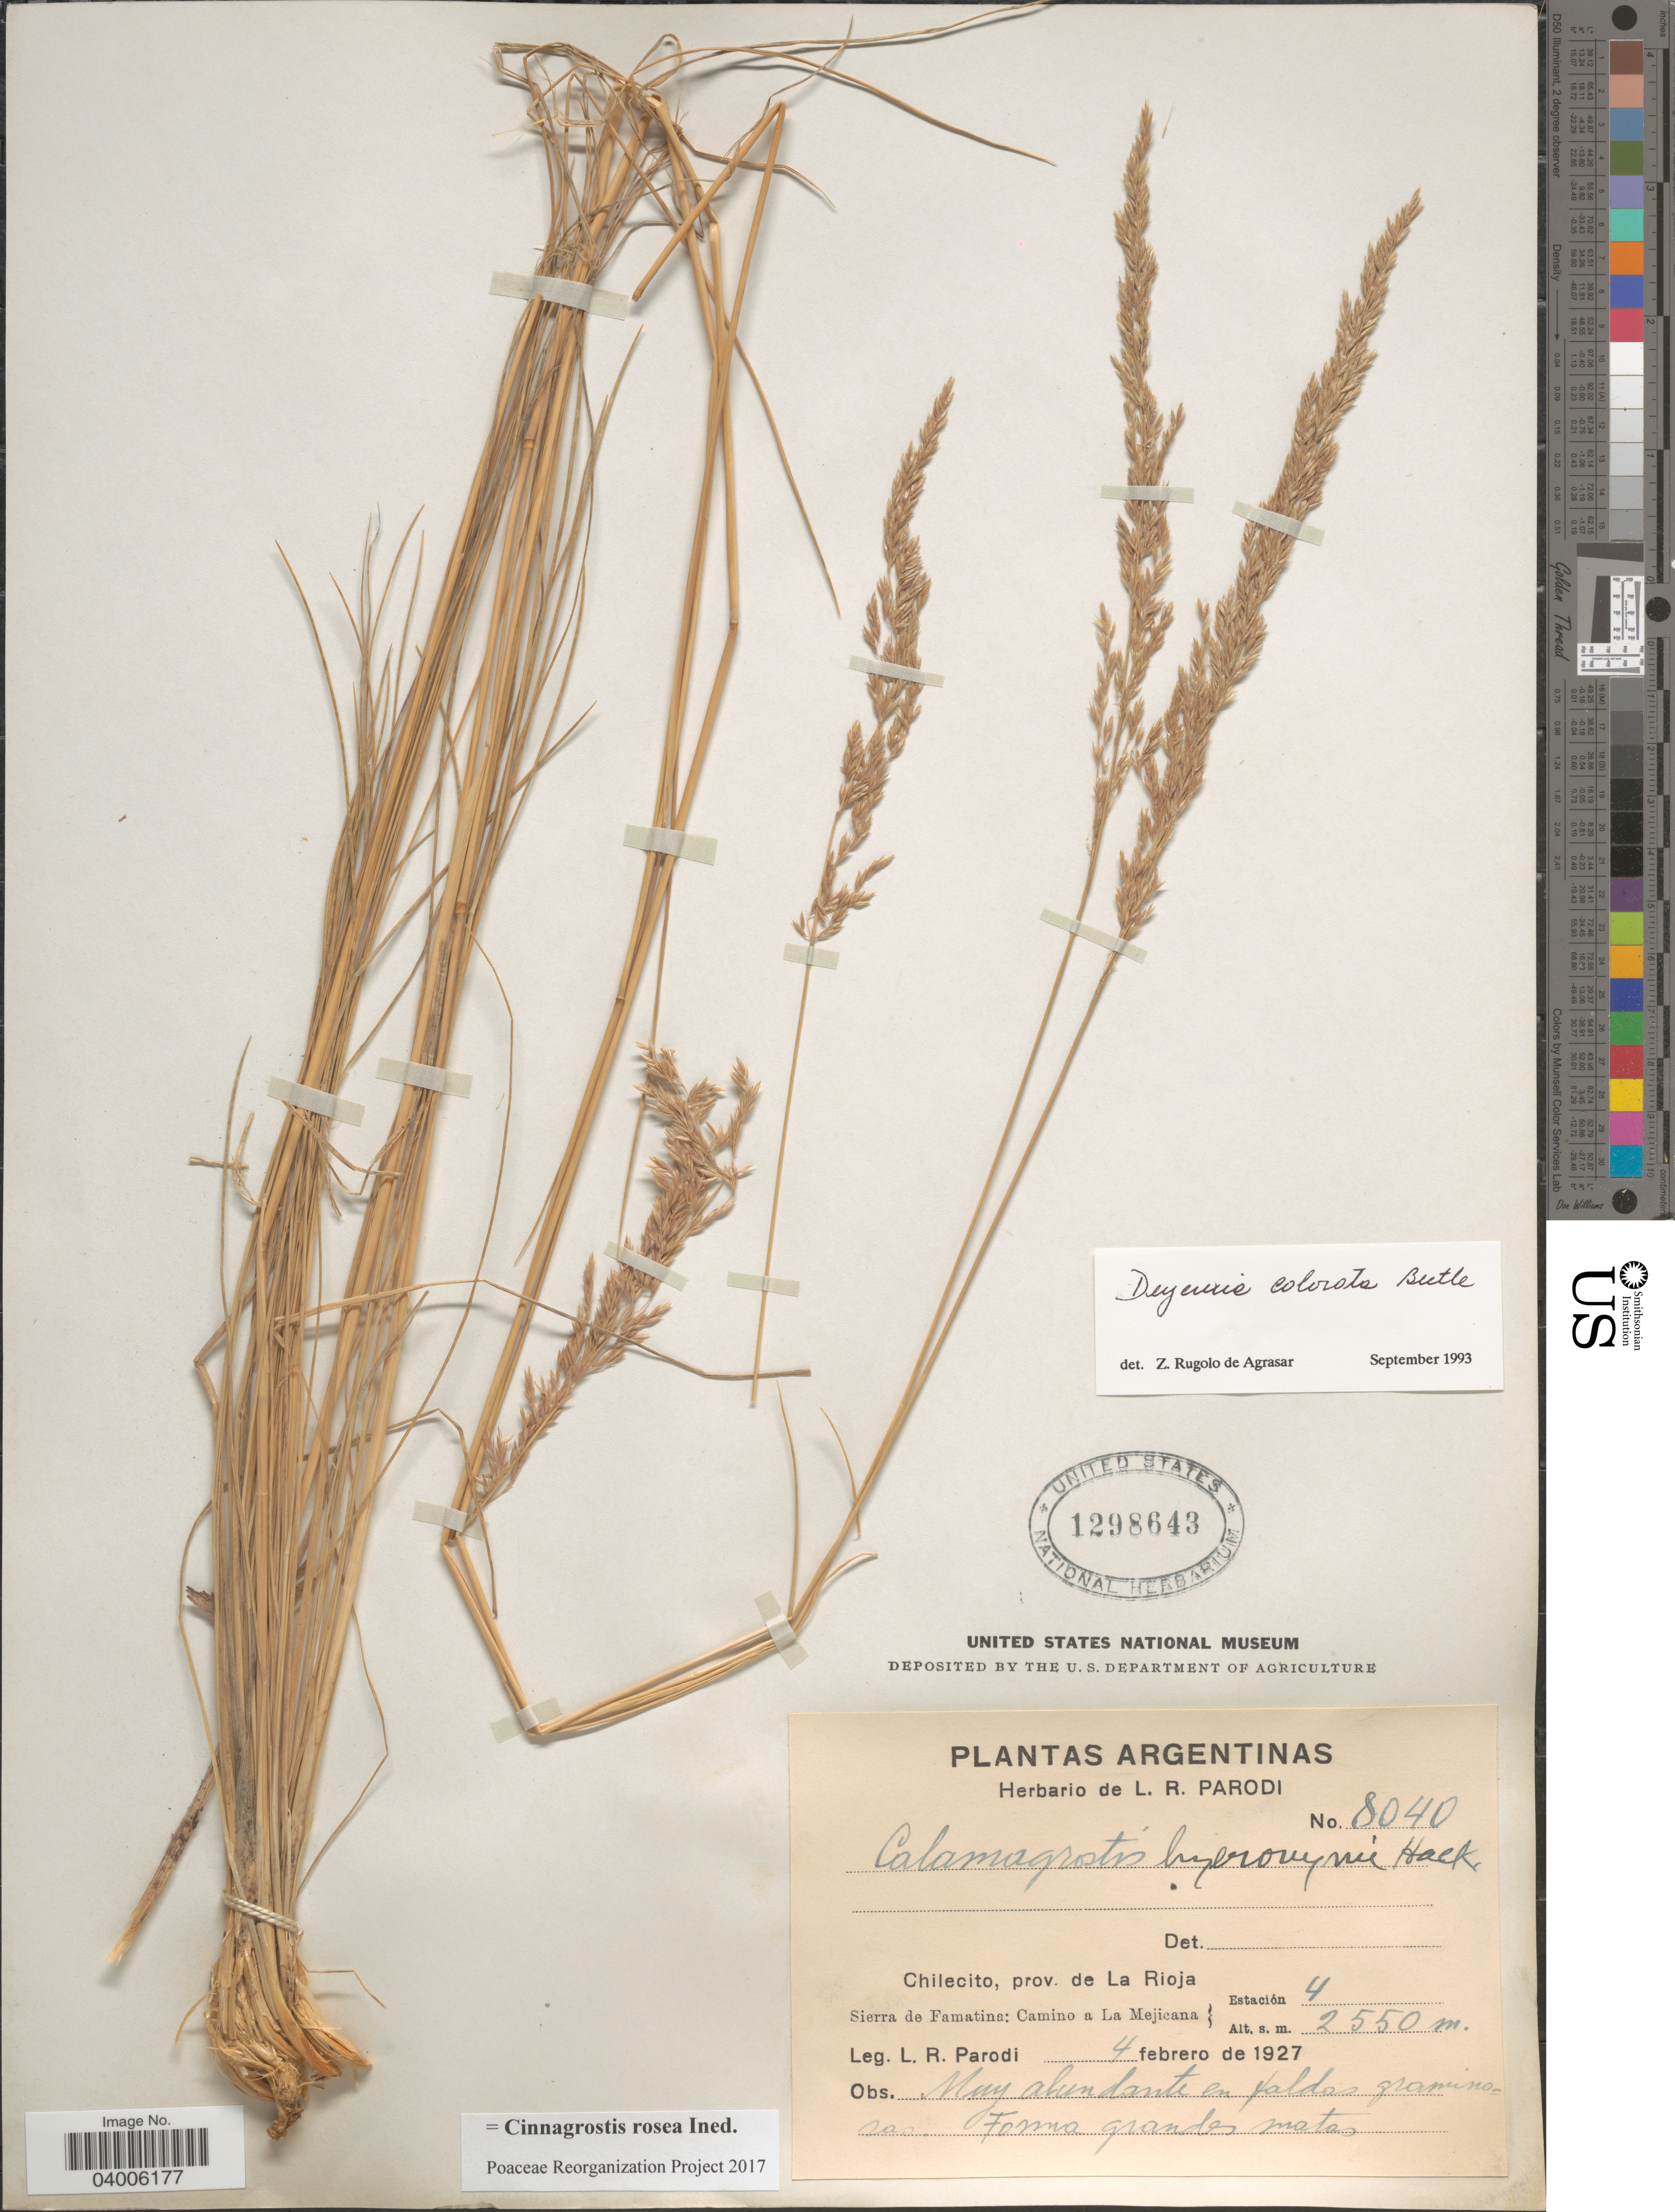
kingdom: Plantae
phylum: Tracheophyta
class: Liliopsida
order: Poales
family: Poaceae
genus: Cinnagrostis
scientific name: Cinnagrostis rosea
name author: (Griseb.) P.M. Peterson et al.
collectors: L. R. Parodi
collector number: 8040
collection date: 1927-02-04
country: Argentina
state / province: La Rioja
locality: Chilecito. Sierra de Famatina: Camino a La Mejicana. Estación 4.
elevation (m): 2550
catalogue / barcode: US 1298643